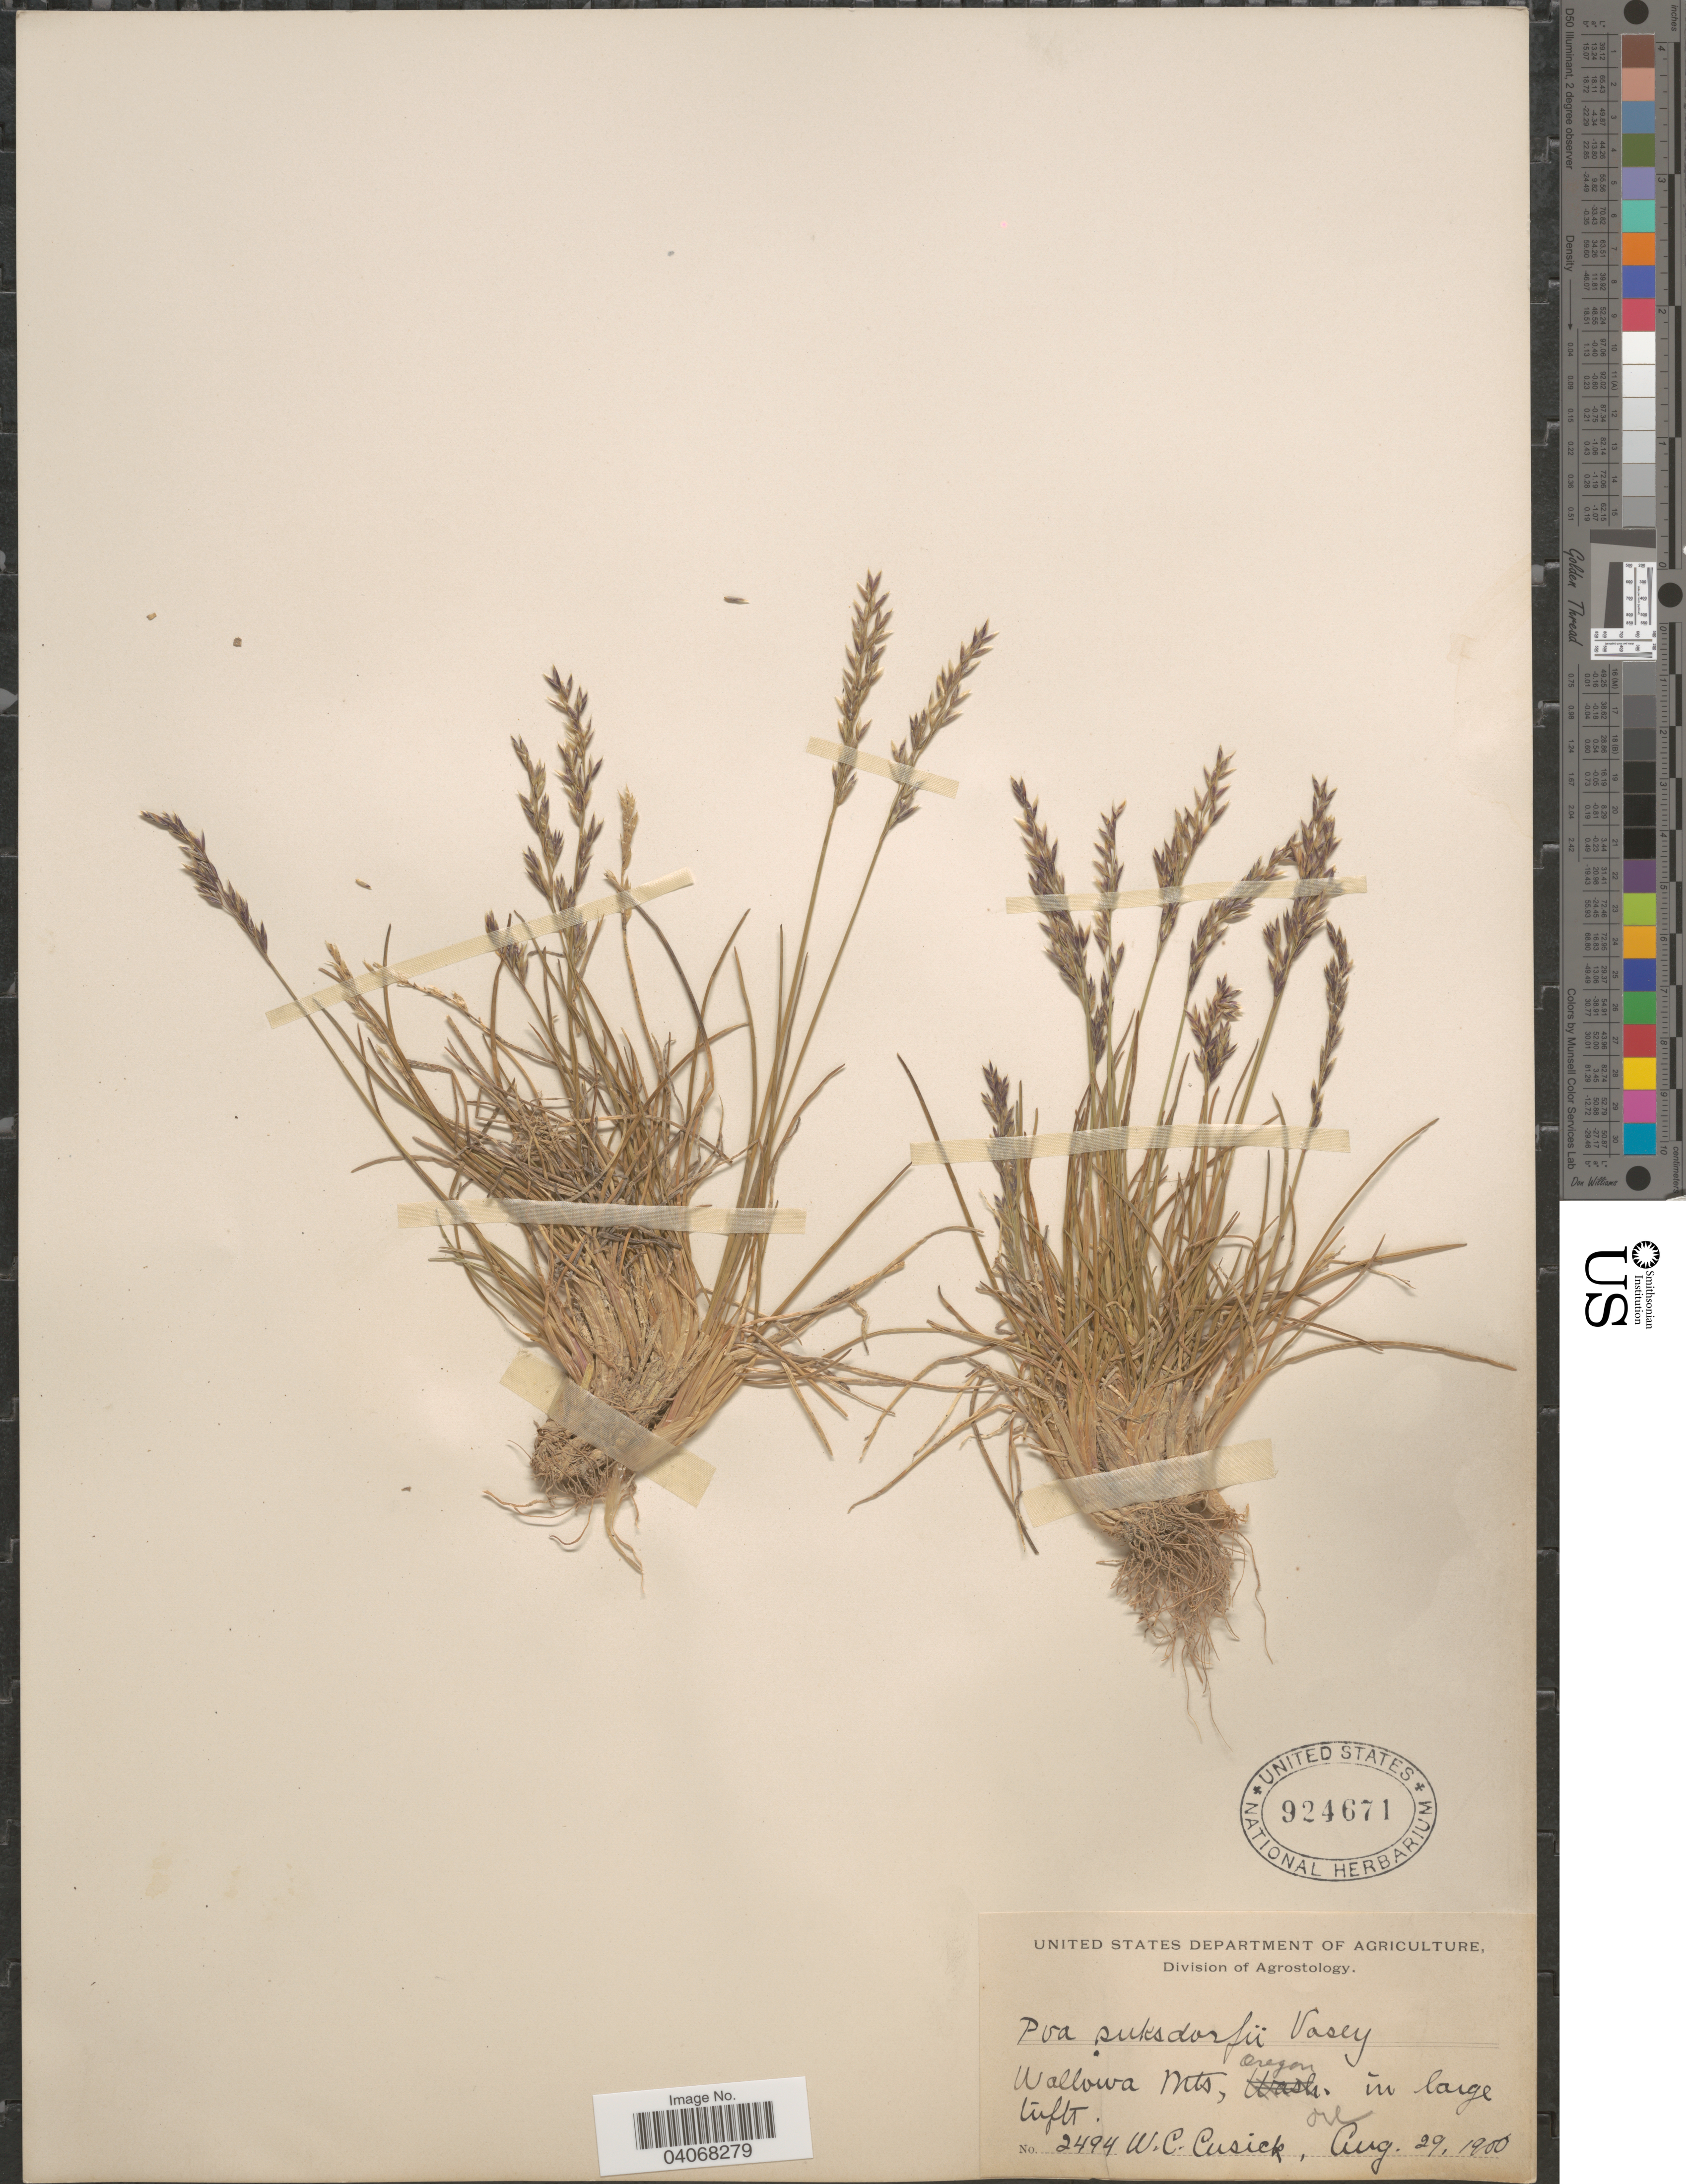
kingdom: Plantae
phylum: Tracheophyta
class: Liliopsida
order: Poales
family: Poaceae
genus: Poa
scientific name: Poa suksdorfii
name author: (W.J. Beal) Vasey ex Piper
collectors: W. C. Cusick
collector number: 2494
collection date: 1900-08-29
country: United States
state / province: Oregon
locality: Wallowa Mts.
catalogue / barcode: US 924671